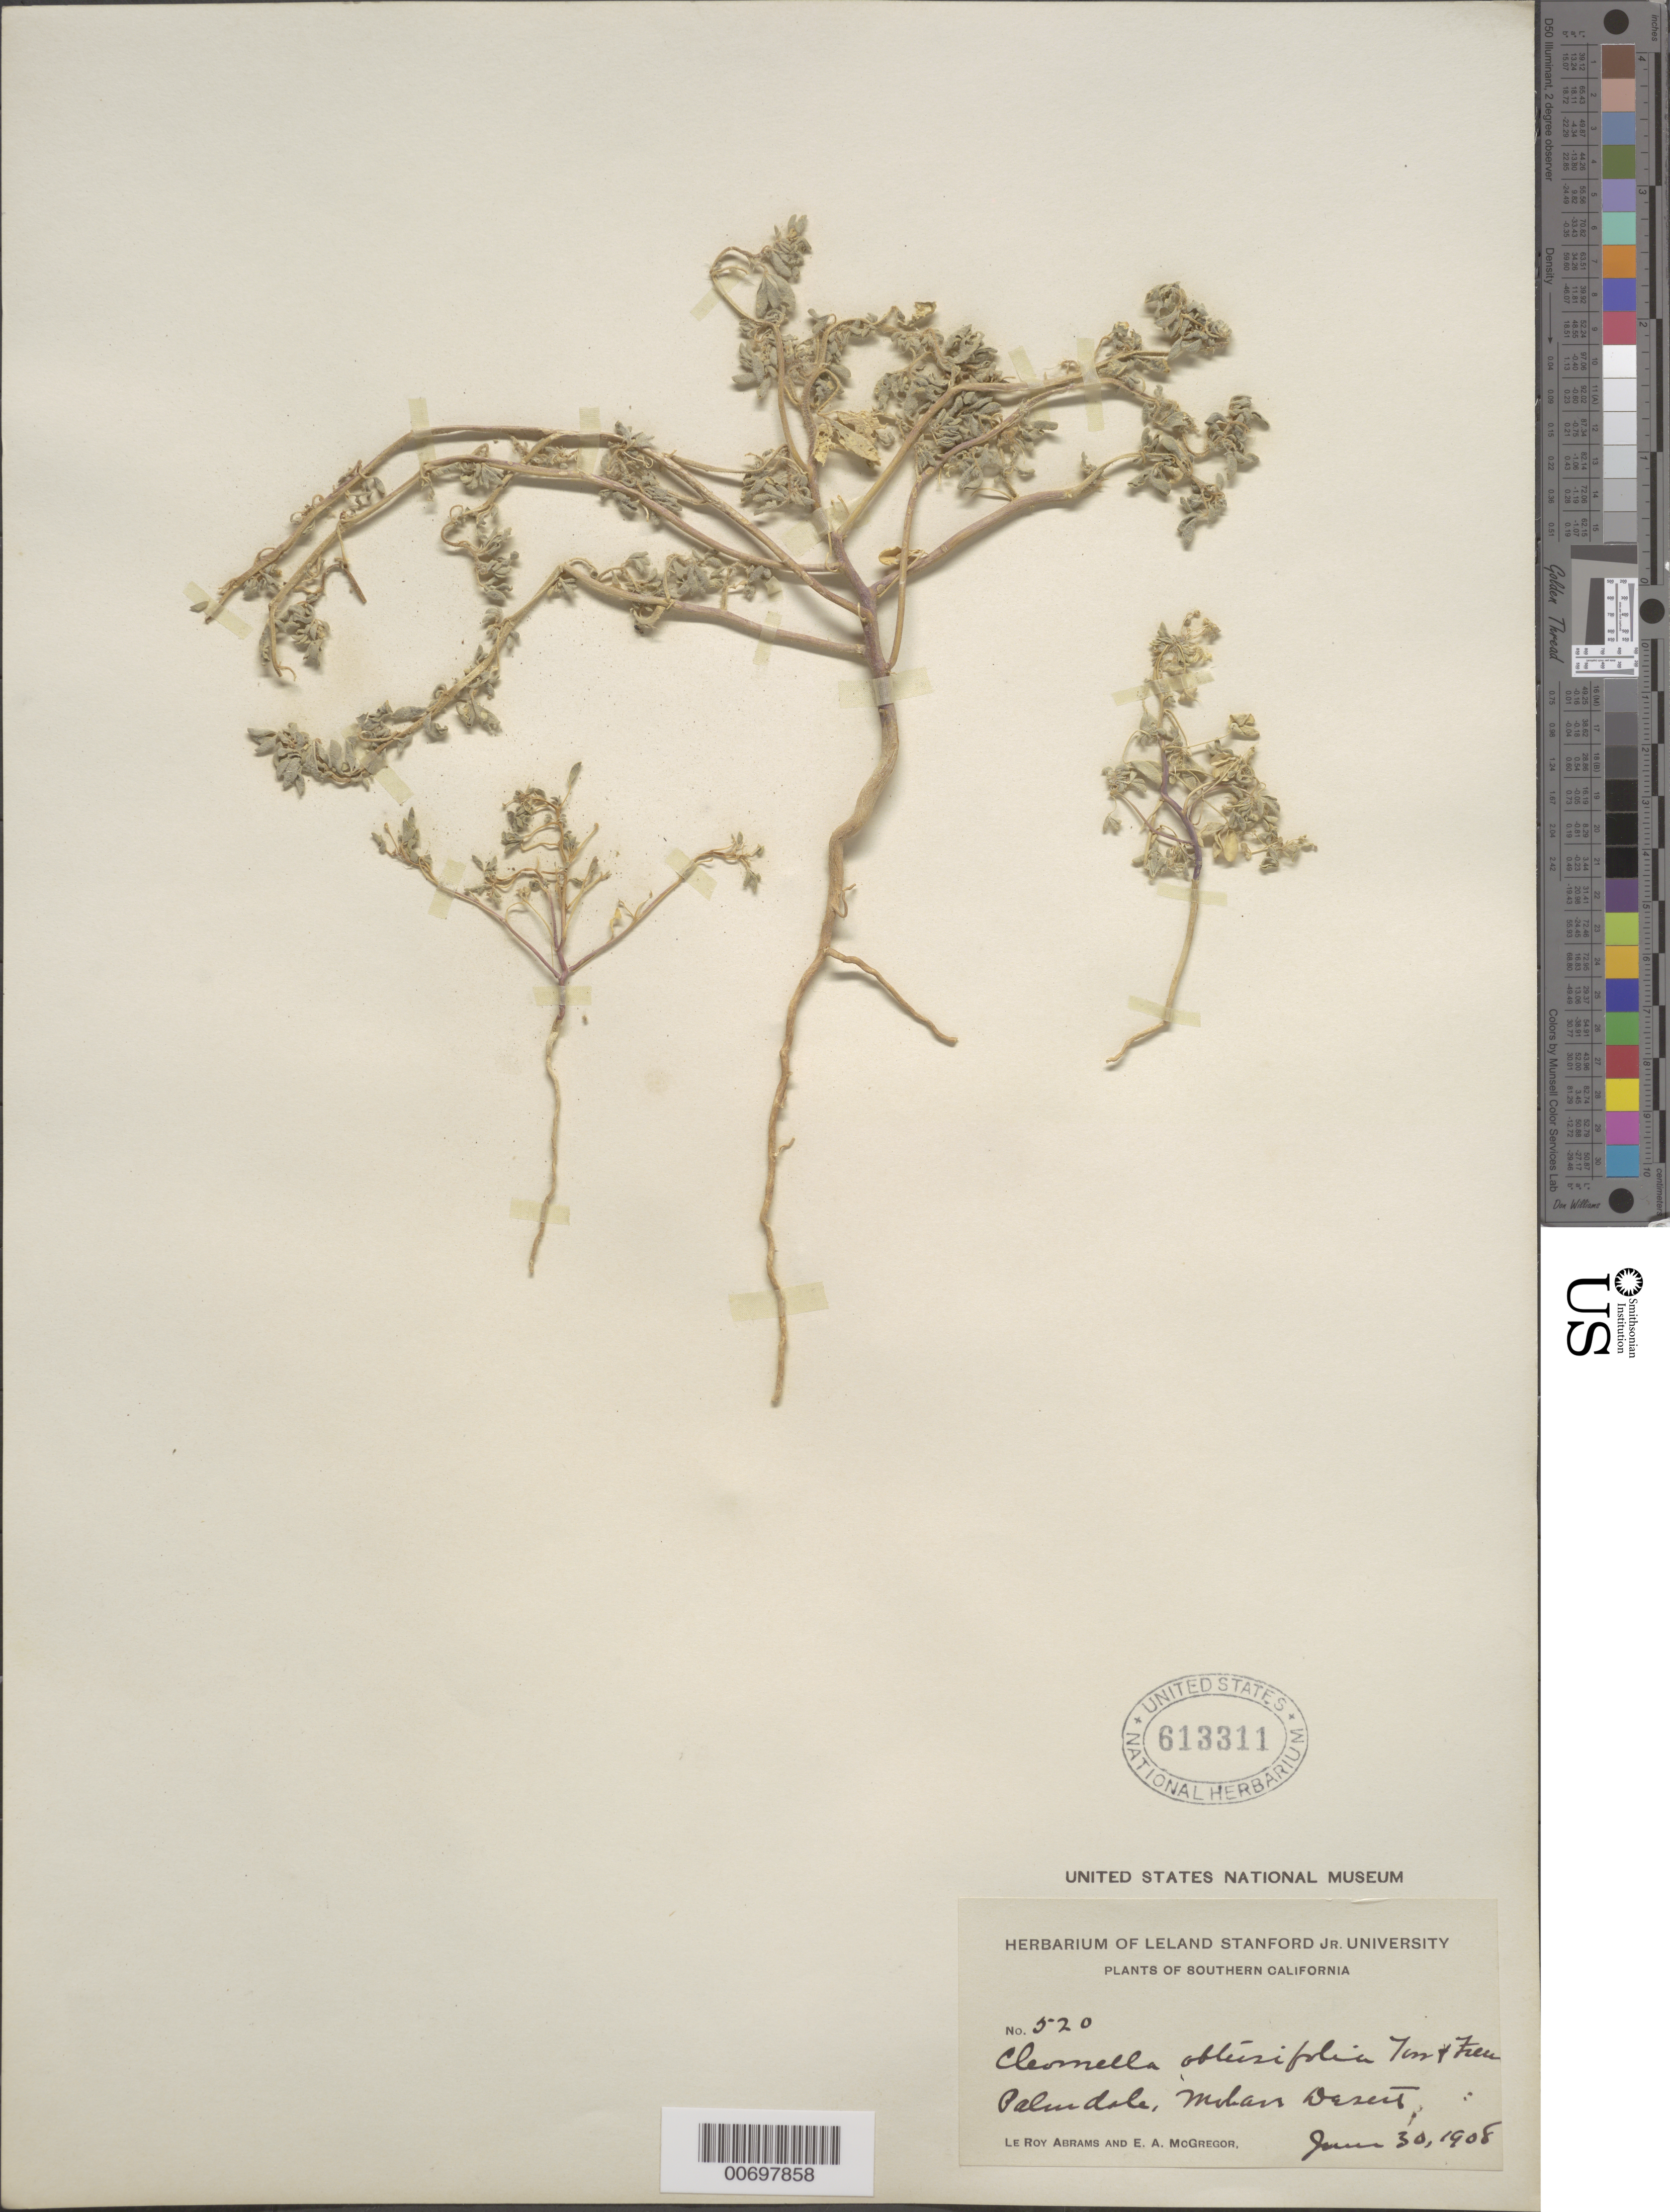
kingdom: Plantae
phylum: Tracheophyta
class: Magnoliopsida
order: Brassicales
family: Cleomaceae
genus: Cleomella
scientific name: Cleomella obtusifolia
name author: Torr. & Frém.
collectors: L. Abrams & E. A. McGregor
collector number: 520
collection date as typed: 30 Jun 1908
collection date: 1908-06-30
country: United States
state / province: California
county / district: Kern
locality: Palmdale, Mohave Desert.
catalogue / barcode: US 613311